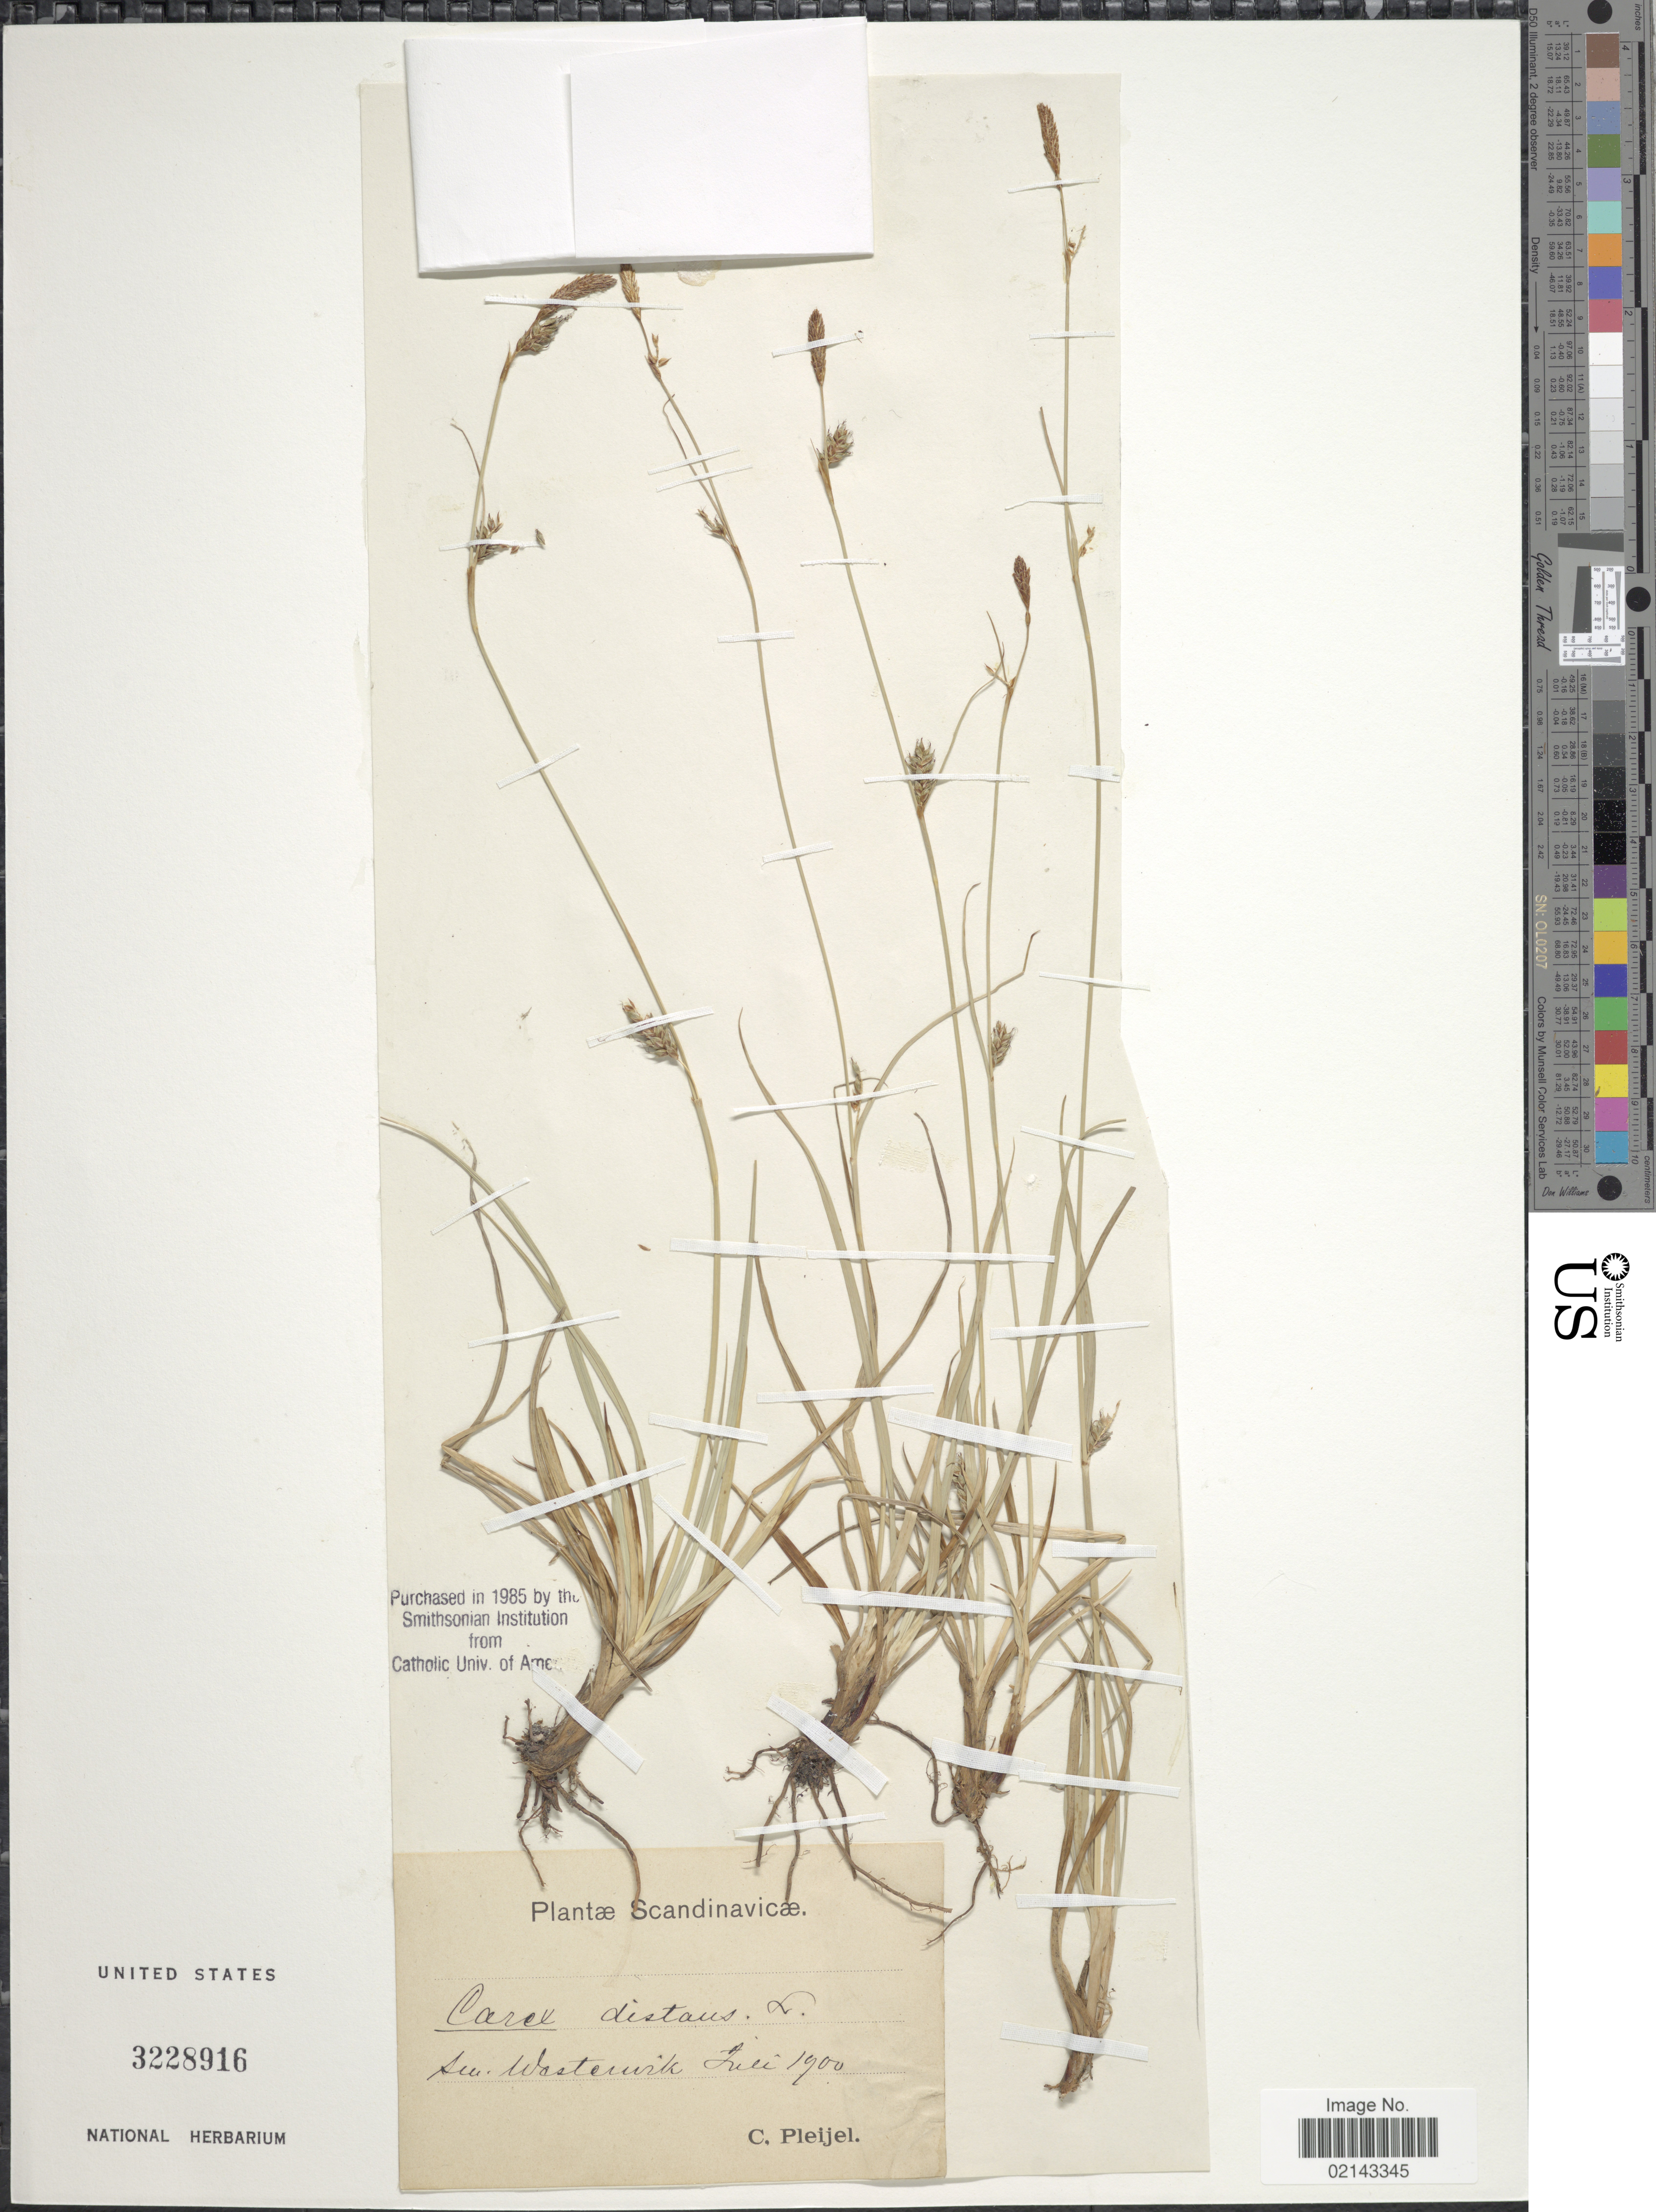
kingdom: Plantae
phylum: Tracheophyta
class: Liliopsida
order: Poales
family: Cyperaceae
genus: Carex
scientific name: Carex distans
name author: L.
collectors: C. Pleijel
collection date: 1900-07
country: Sweden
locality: Scandinavicæ, Sm. Westernvik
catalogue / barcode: US 3228916